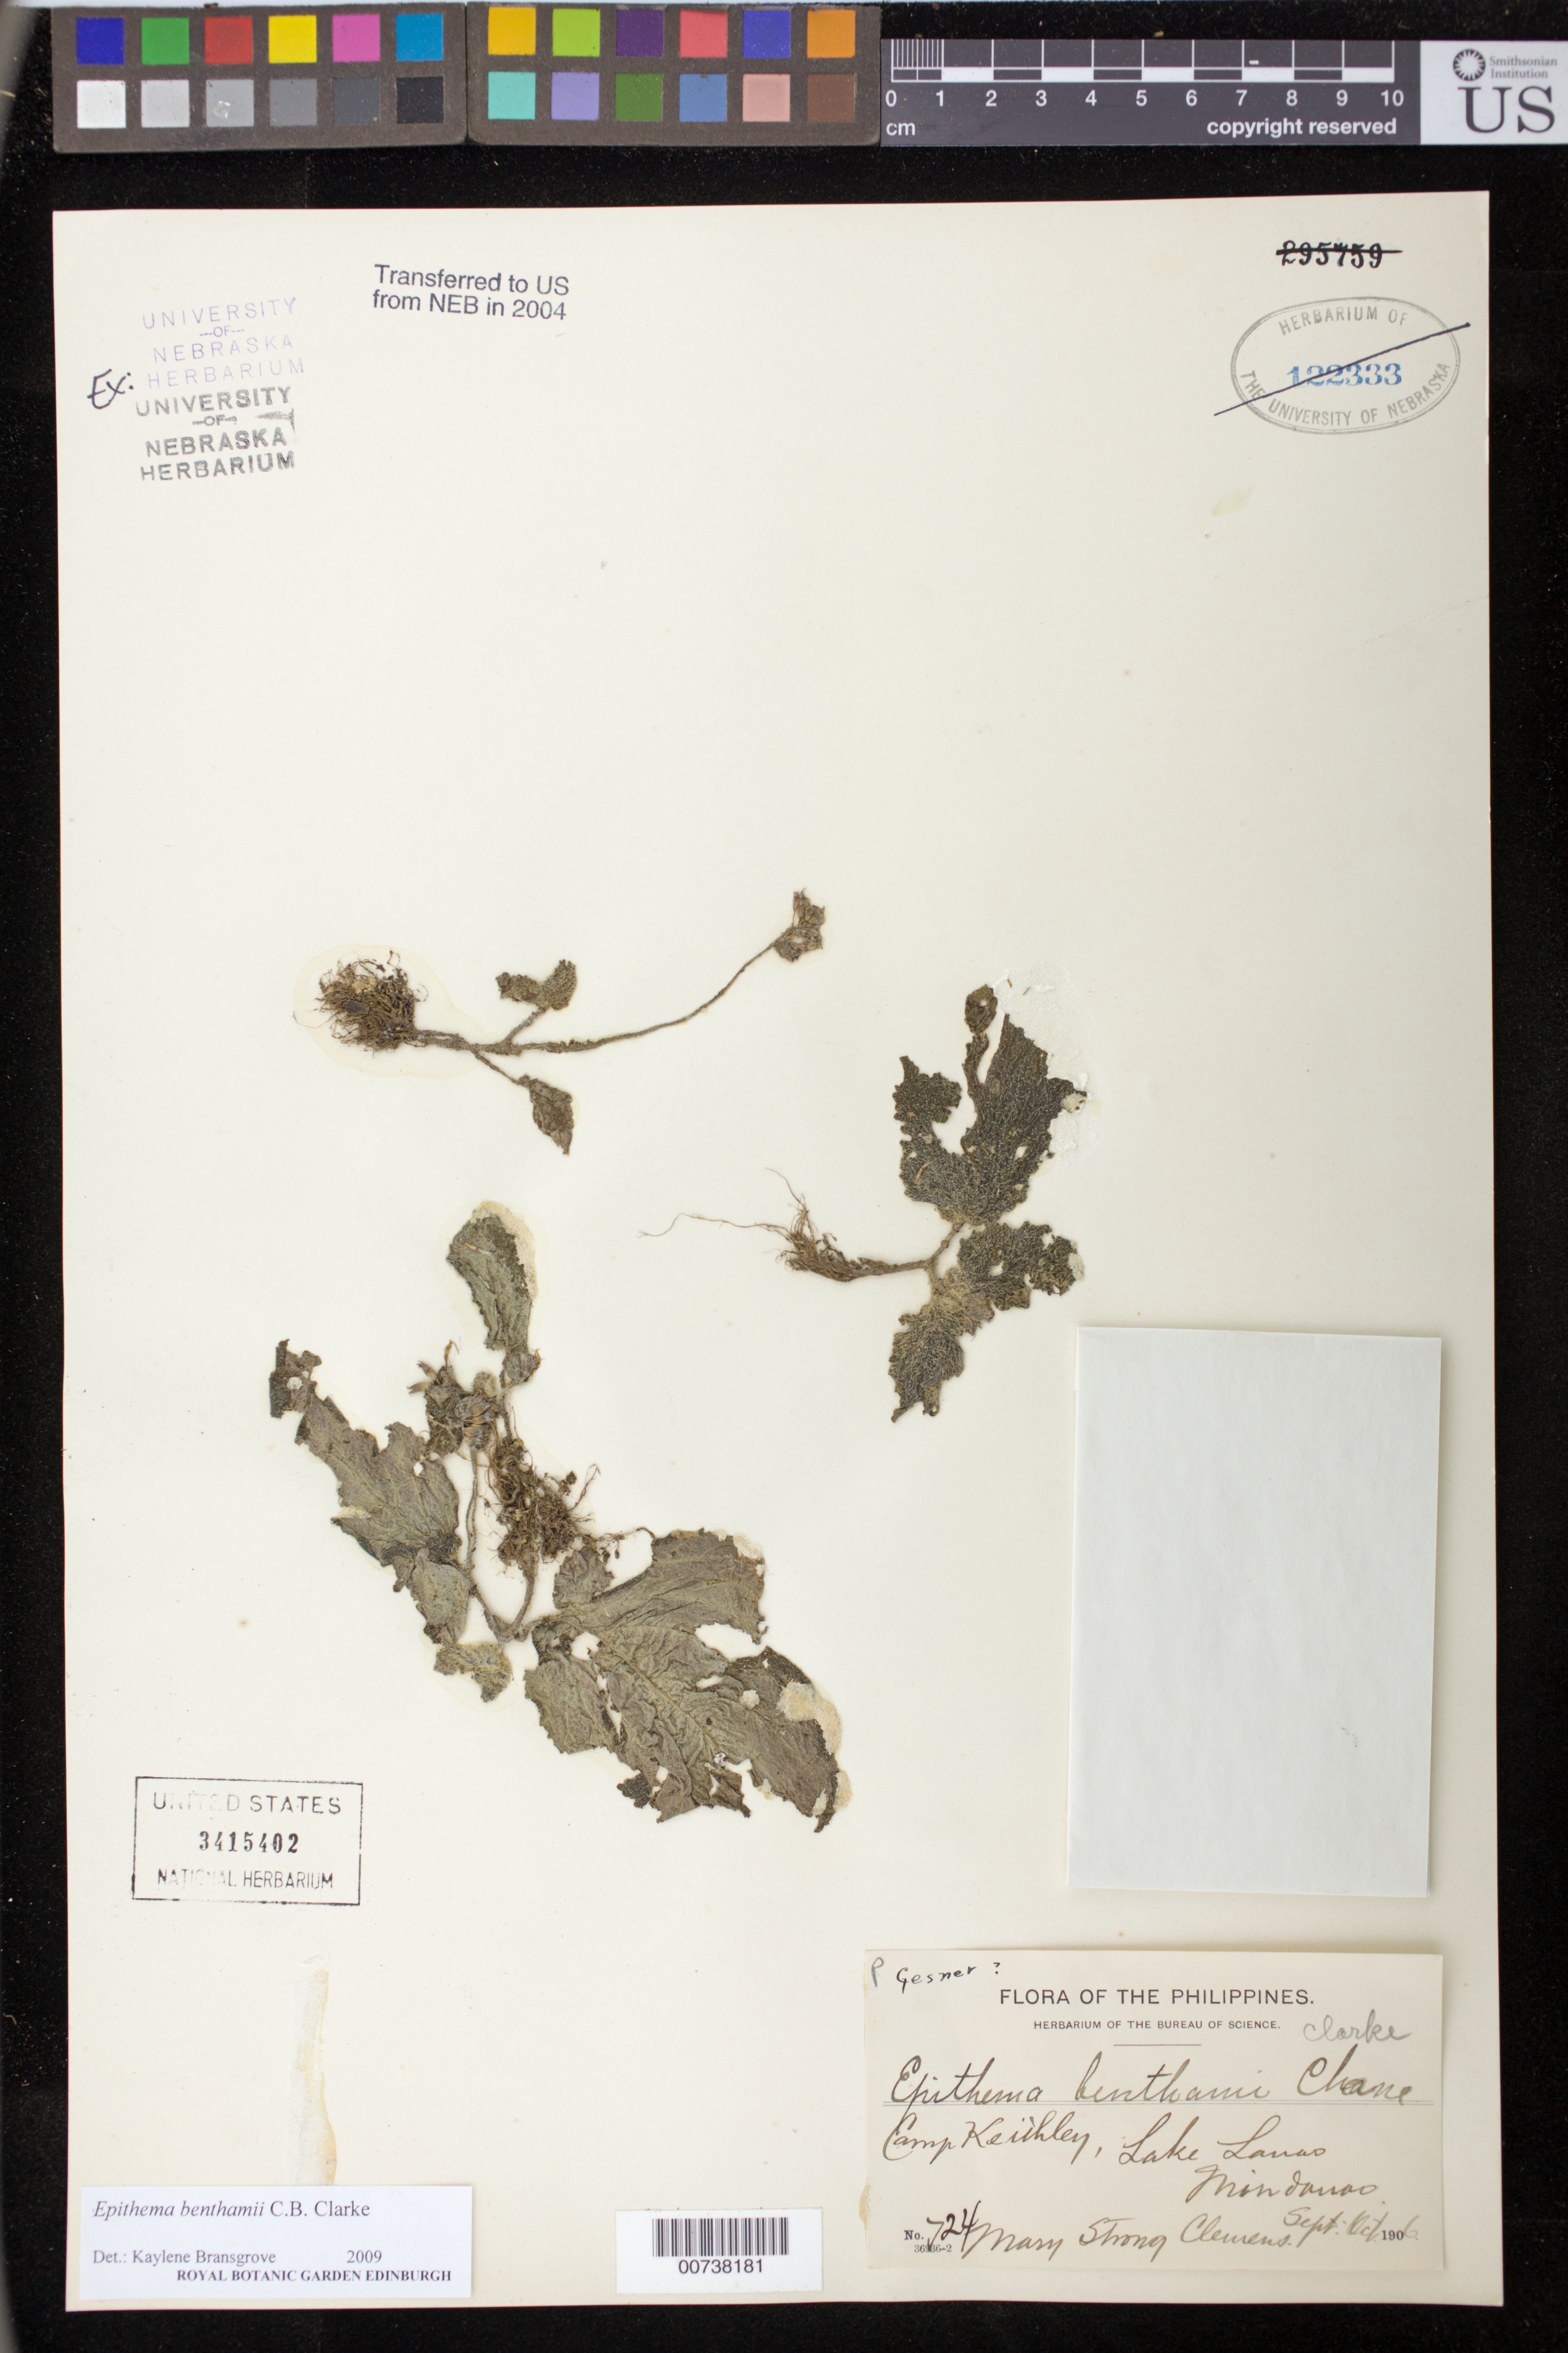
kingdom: Plantae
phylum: Tracheophyta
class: Magnoliopsida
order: Lamiales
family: Gesneriaceae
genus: Epithema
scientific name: Epithema benthamii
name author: C.B. Clarke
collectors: M. S. Clemens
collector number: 724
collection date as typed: Sep-Oct 1906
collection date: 1906-09/1906-10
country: Philippines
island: Mindanao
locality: Camp Keithley, Lake Lanao, Mindanao.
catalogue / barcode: US 3415402